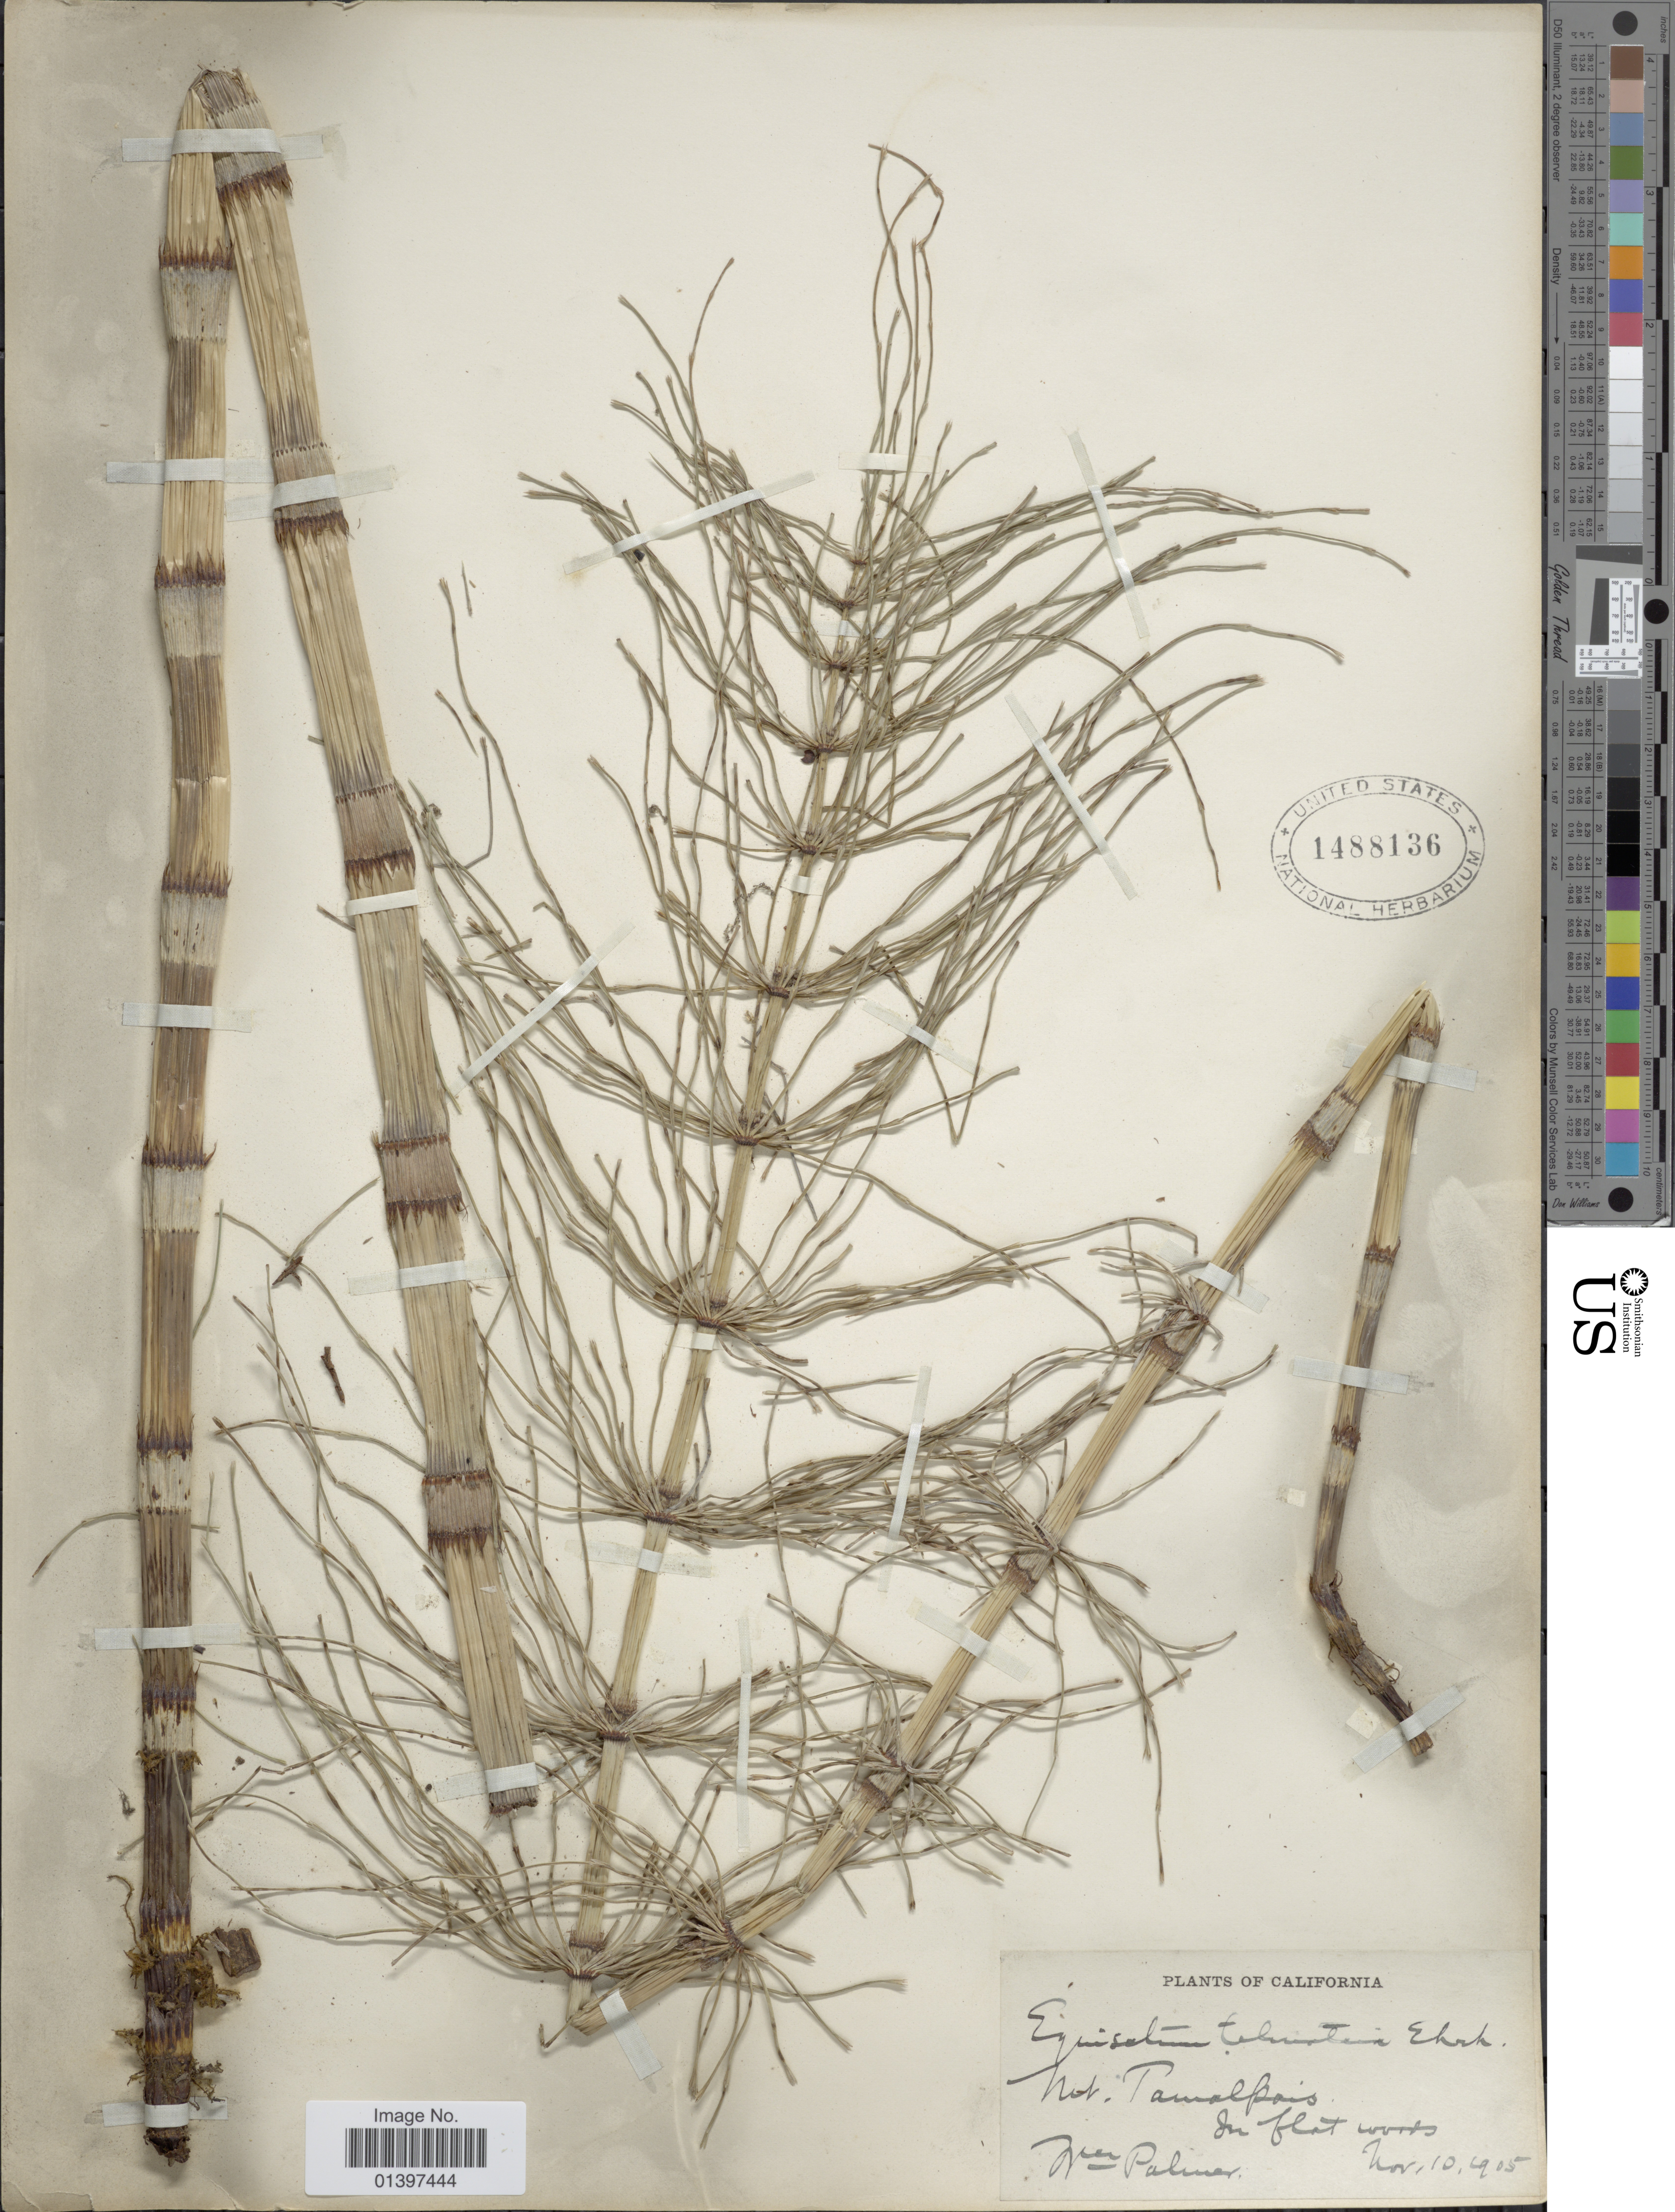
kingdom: Plantae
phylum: Tracheophyta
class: Polypodiopsida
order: Equisetales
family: Equisetaceae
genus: Equisetum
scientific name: Equisetum telmateia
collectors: W. Palmer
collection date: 1905-11-10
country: United States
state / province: California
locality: Mt. Tamalpais, in flat woods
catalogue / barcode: US 1488136